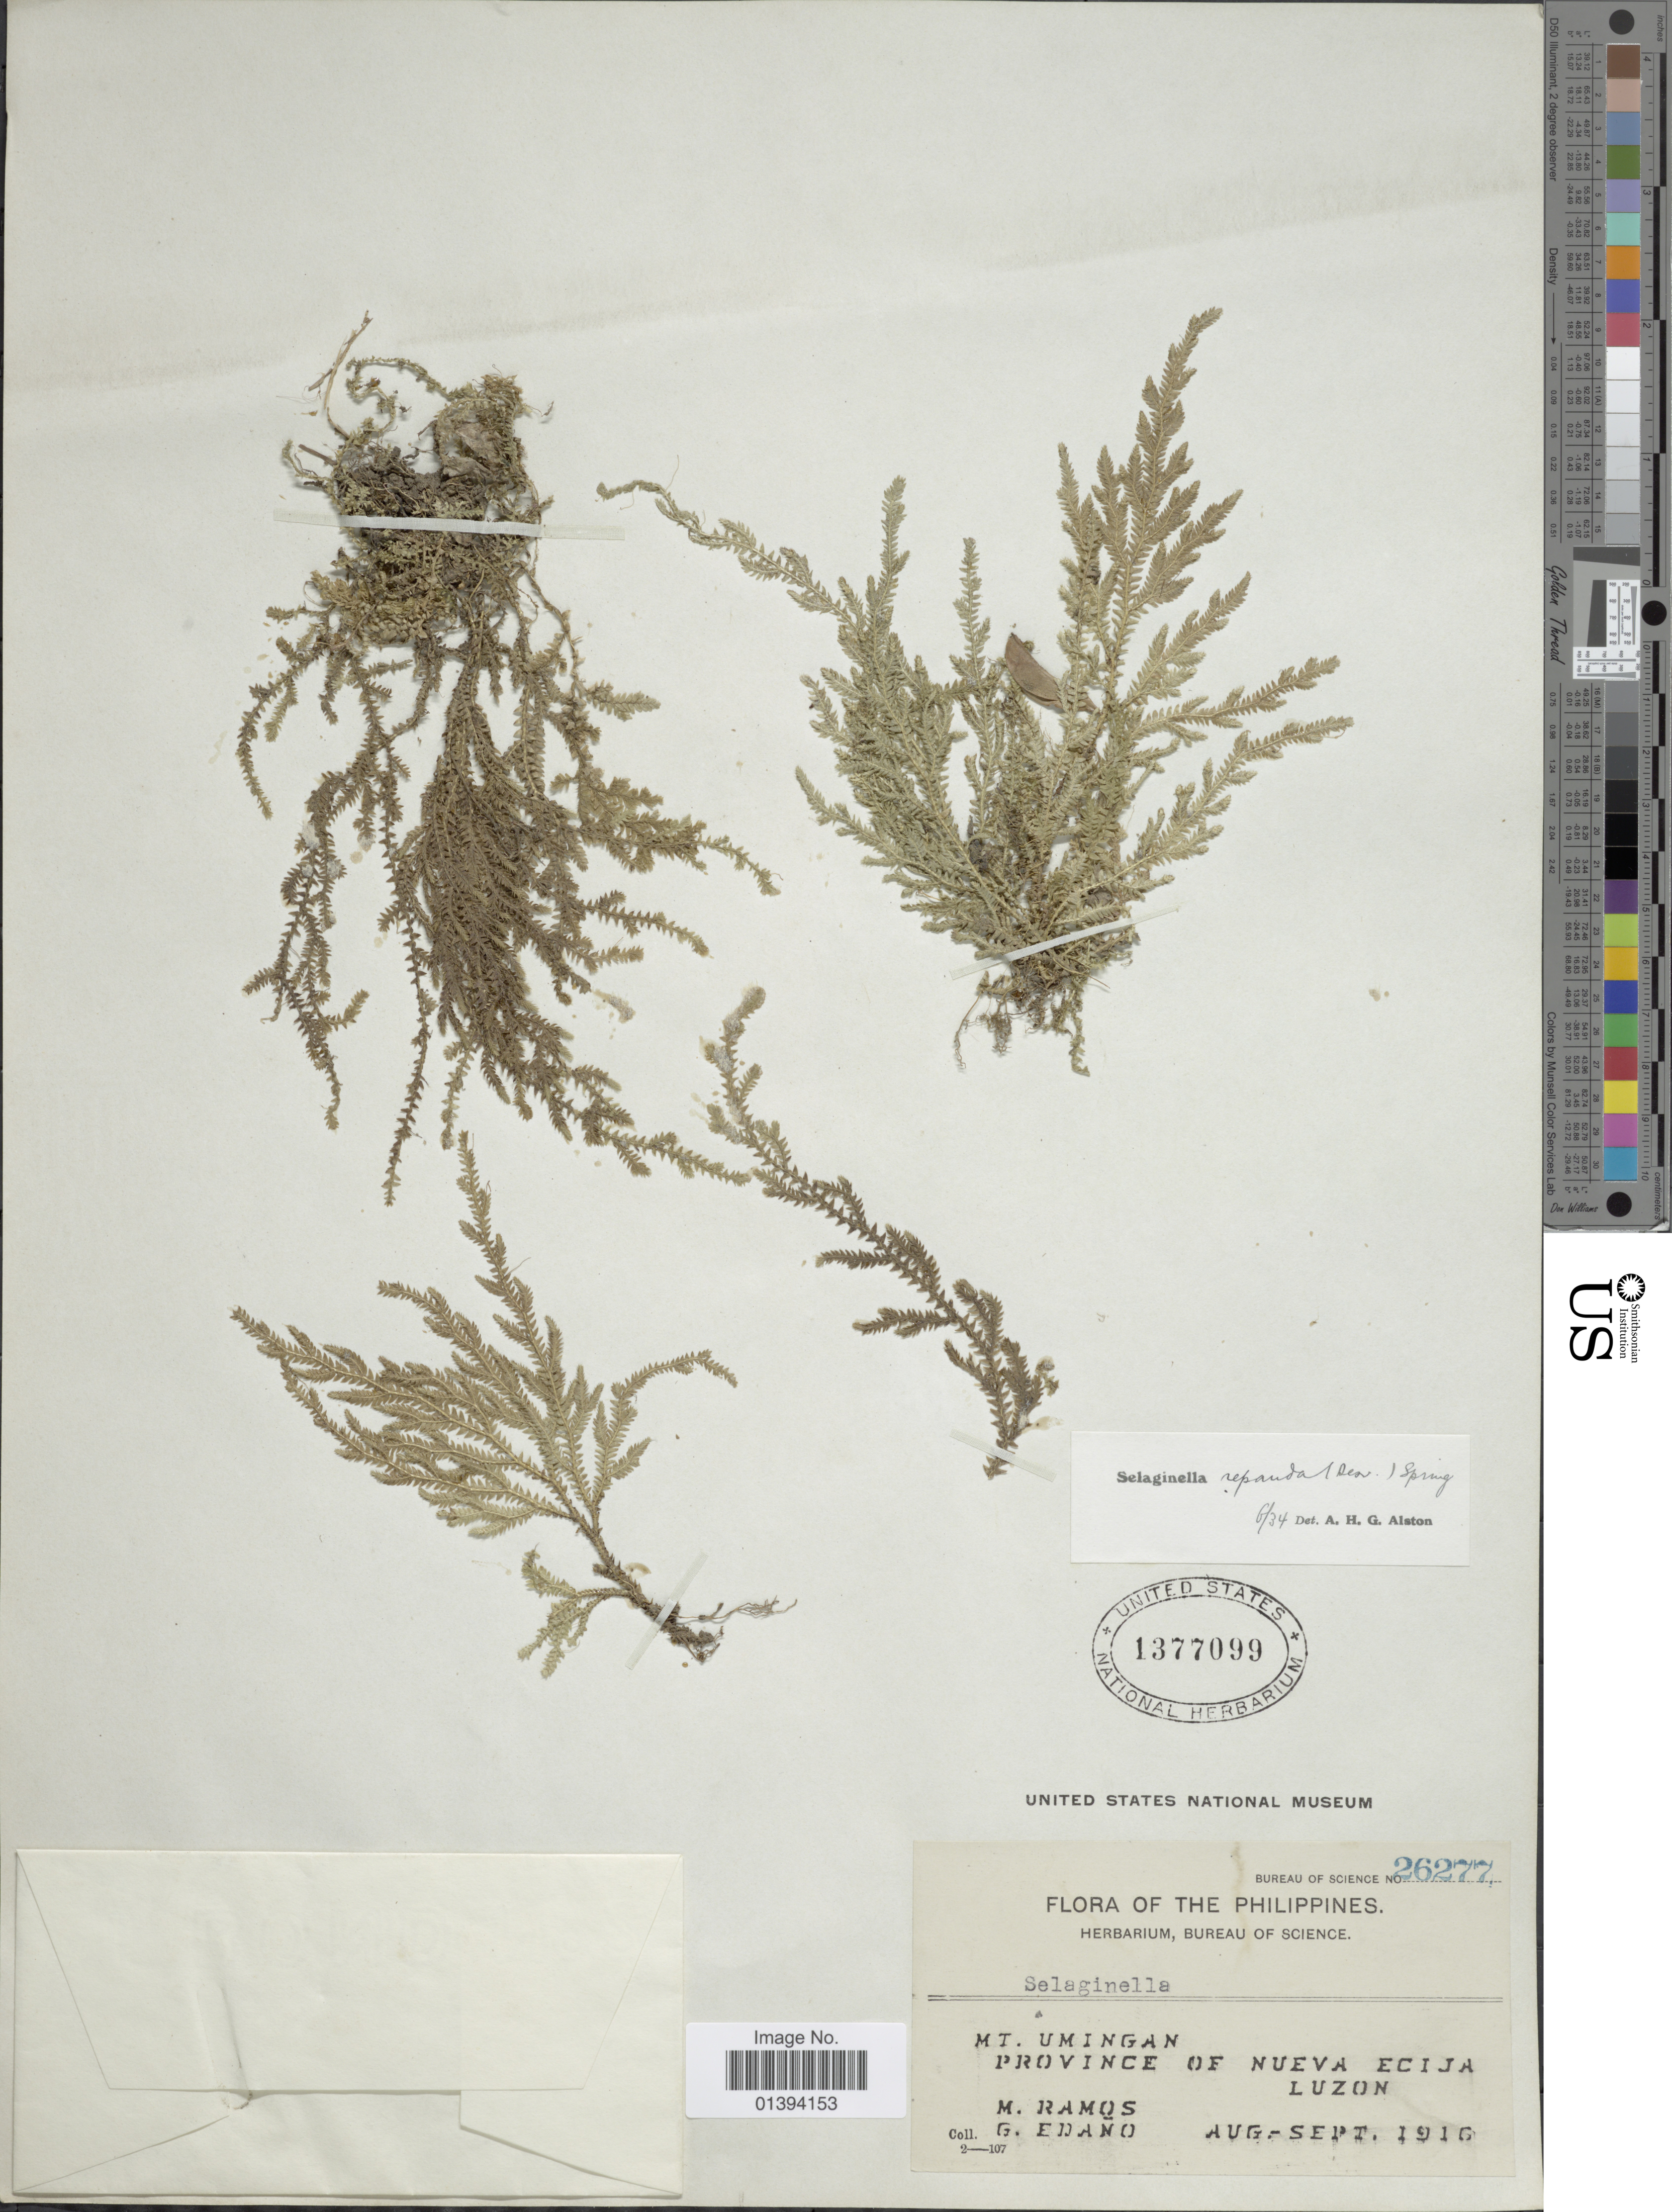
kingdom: Plantae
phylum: Tracheophyta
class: Lycopodiopsida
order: Selaginellales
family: Selaginellaceae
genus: Selaginella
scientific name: Selaginella repanda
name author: (Desv. ex Poir.) Spring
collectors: M. Ramos & G. Edaño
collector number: Bureau of Science 26277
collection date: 1916-08/1916-09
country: Philippines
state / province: Central Luzon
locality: Mt. Umingan, Province of Nueva Ecija, Luzon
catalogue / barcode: US 1377099